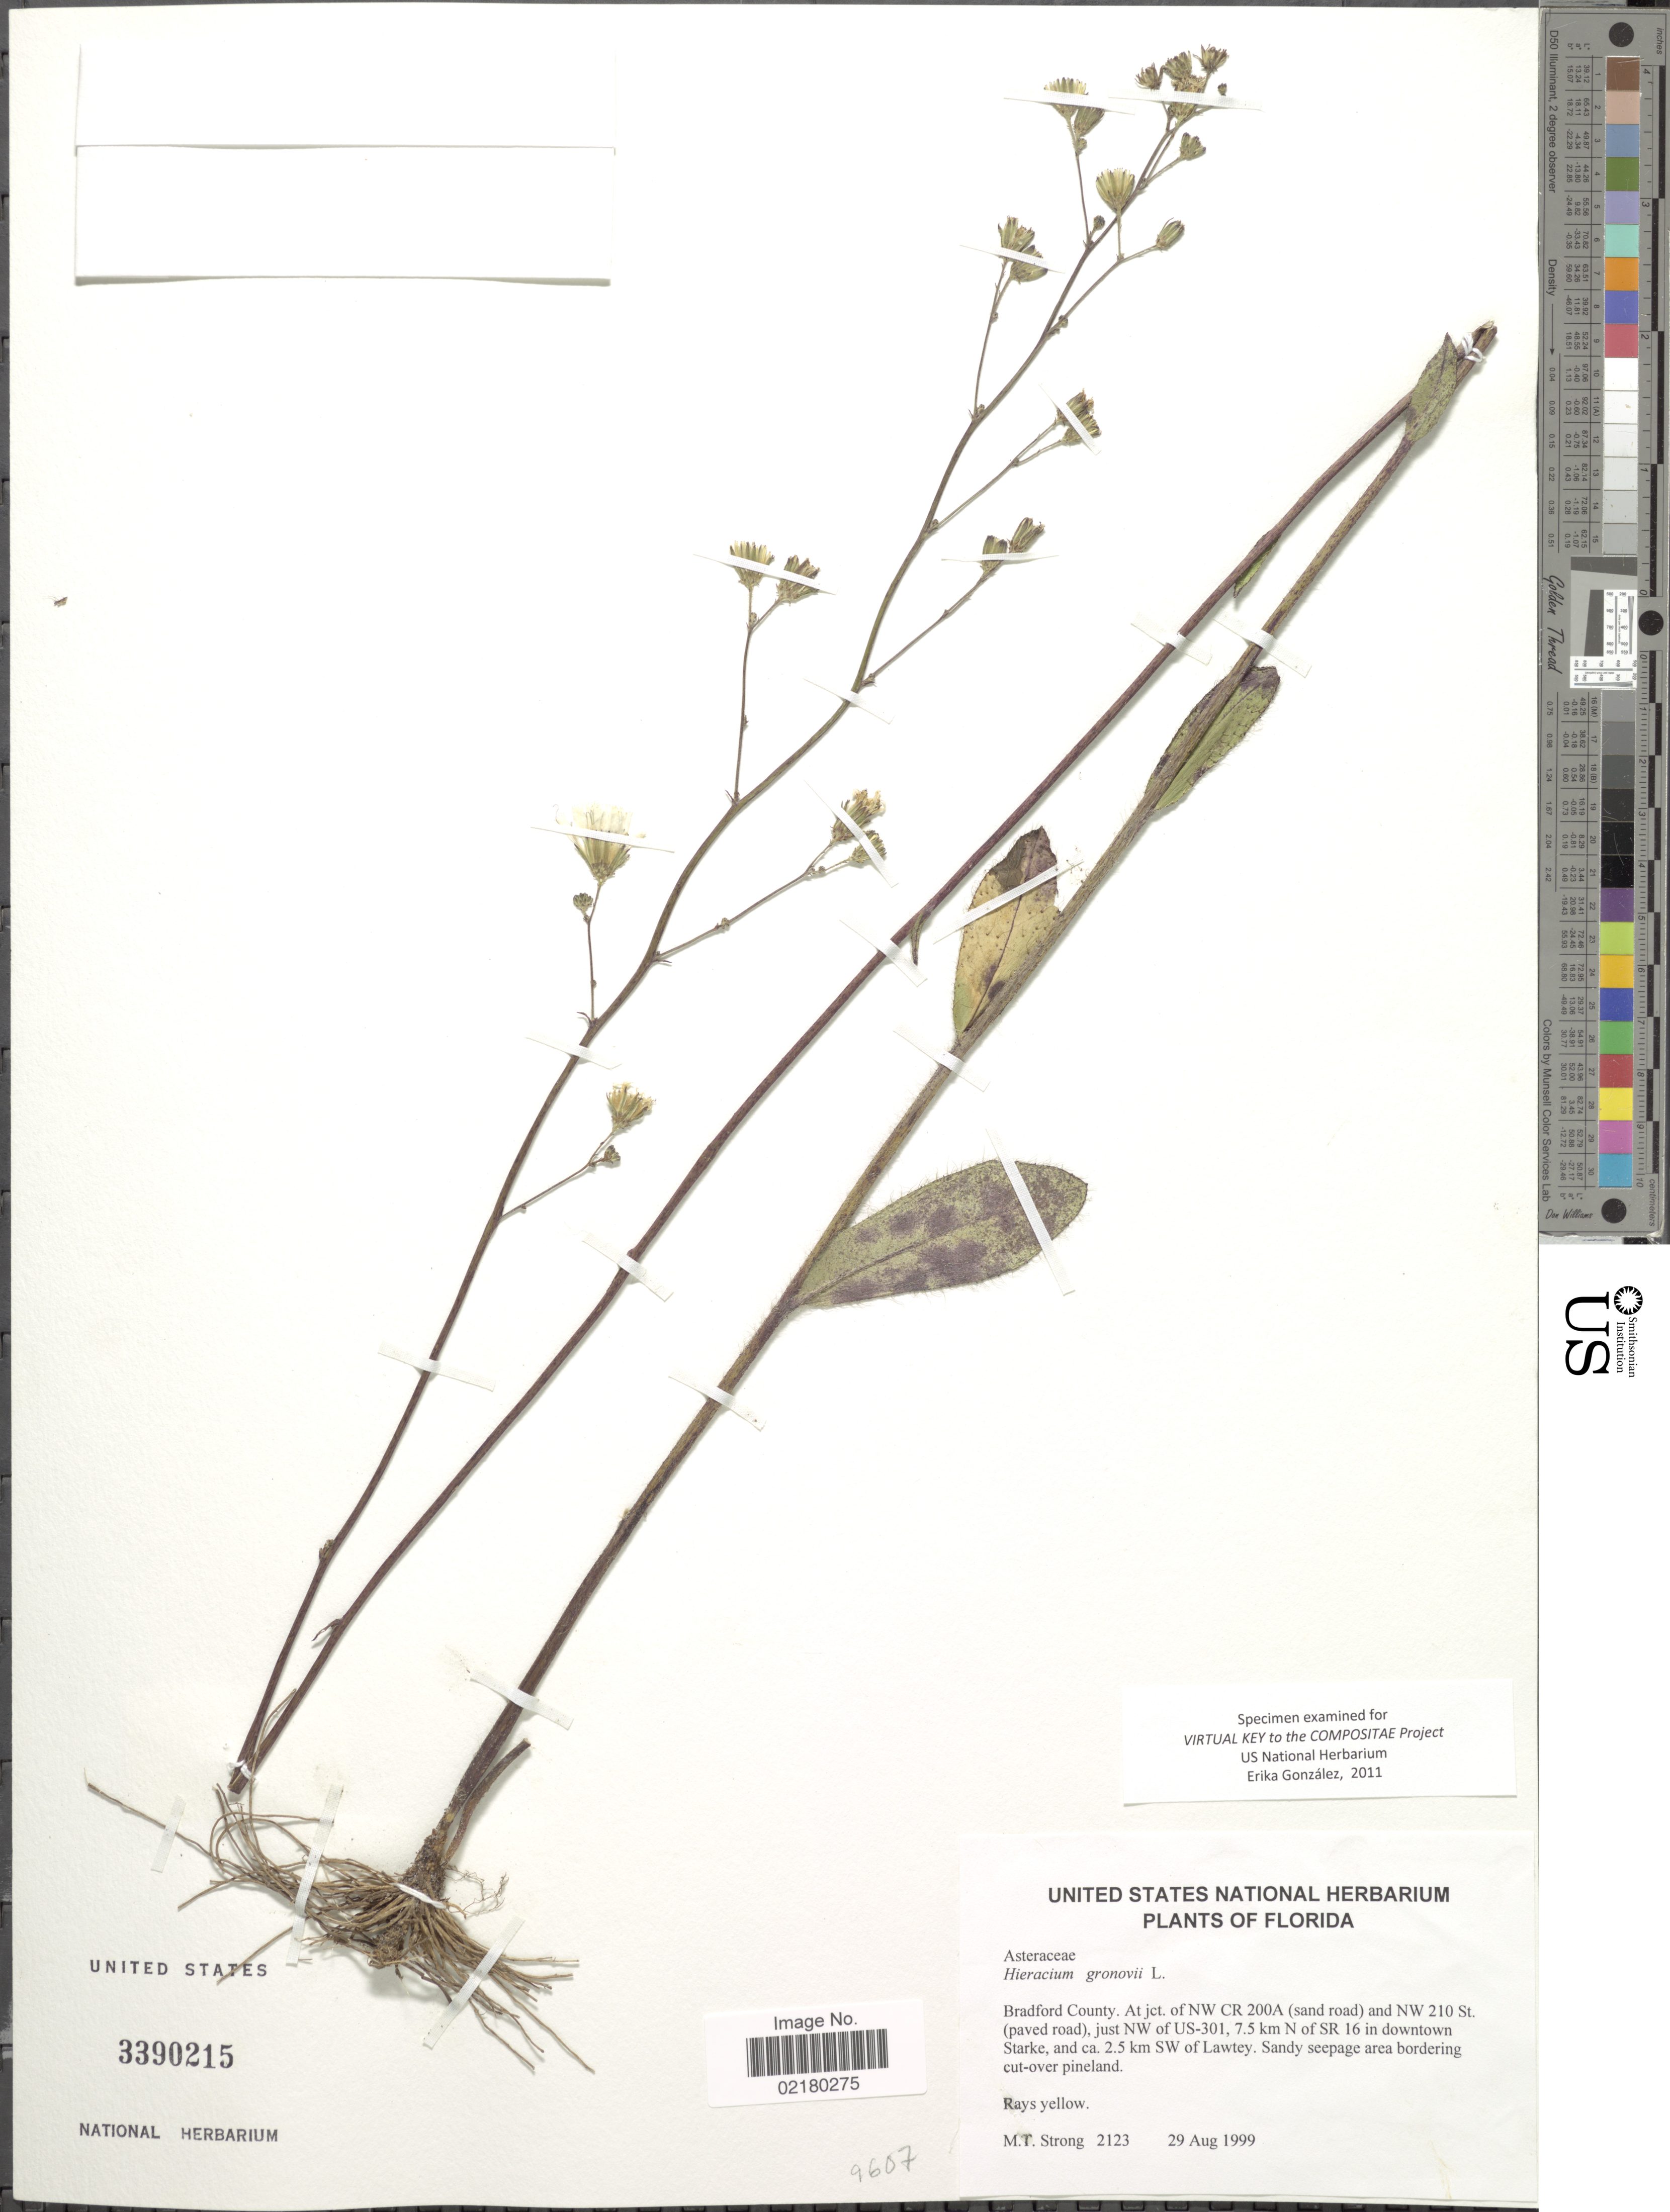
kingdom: Plantae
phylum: Tracheophyta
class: Magnoliopsida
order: Asterales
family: Asteraceae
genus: Hieracium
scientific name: Hieracium gronovii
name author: L.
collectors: M. T. Strong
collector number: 2123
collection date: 1999-08-29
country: United States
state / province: Florida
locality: Bradford County, at jct. of NW CR 200A (sandy road) and NW 210 St. (paved road), just NW of US-301, 7.5 km N of SR 16 in downtown Starke, and ca. 2.5 km SW of Lawteym sandy seepage area bordering cut-over pineland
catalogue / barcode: US 3390215